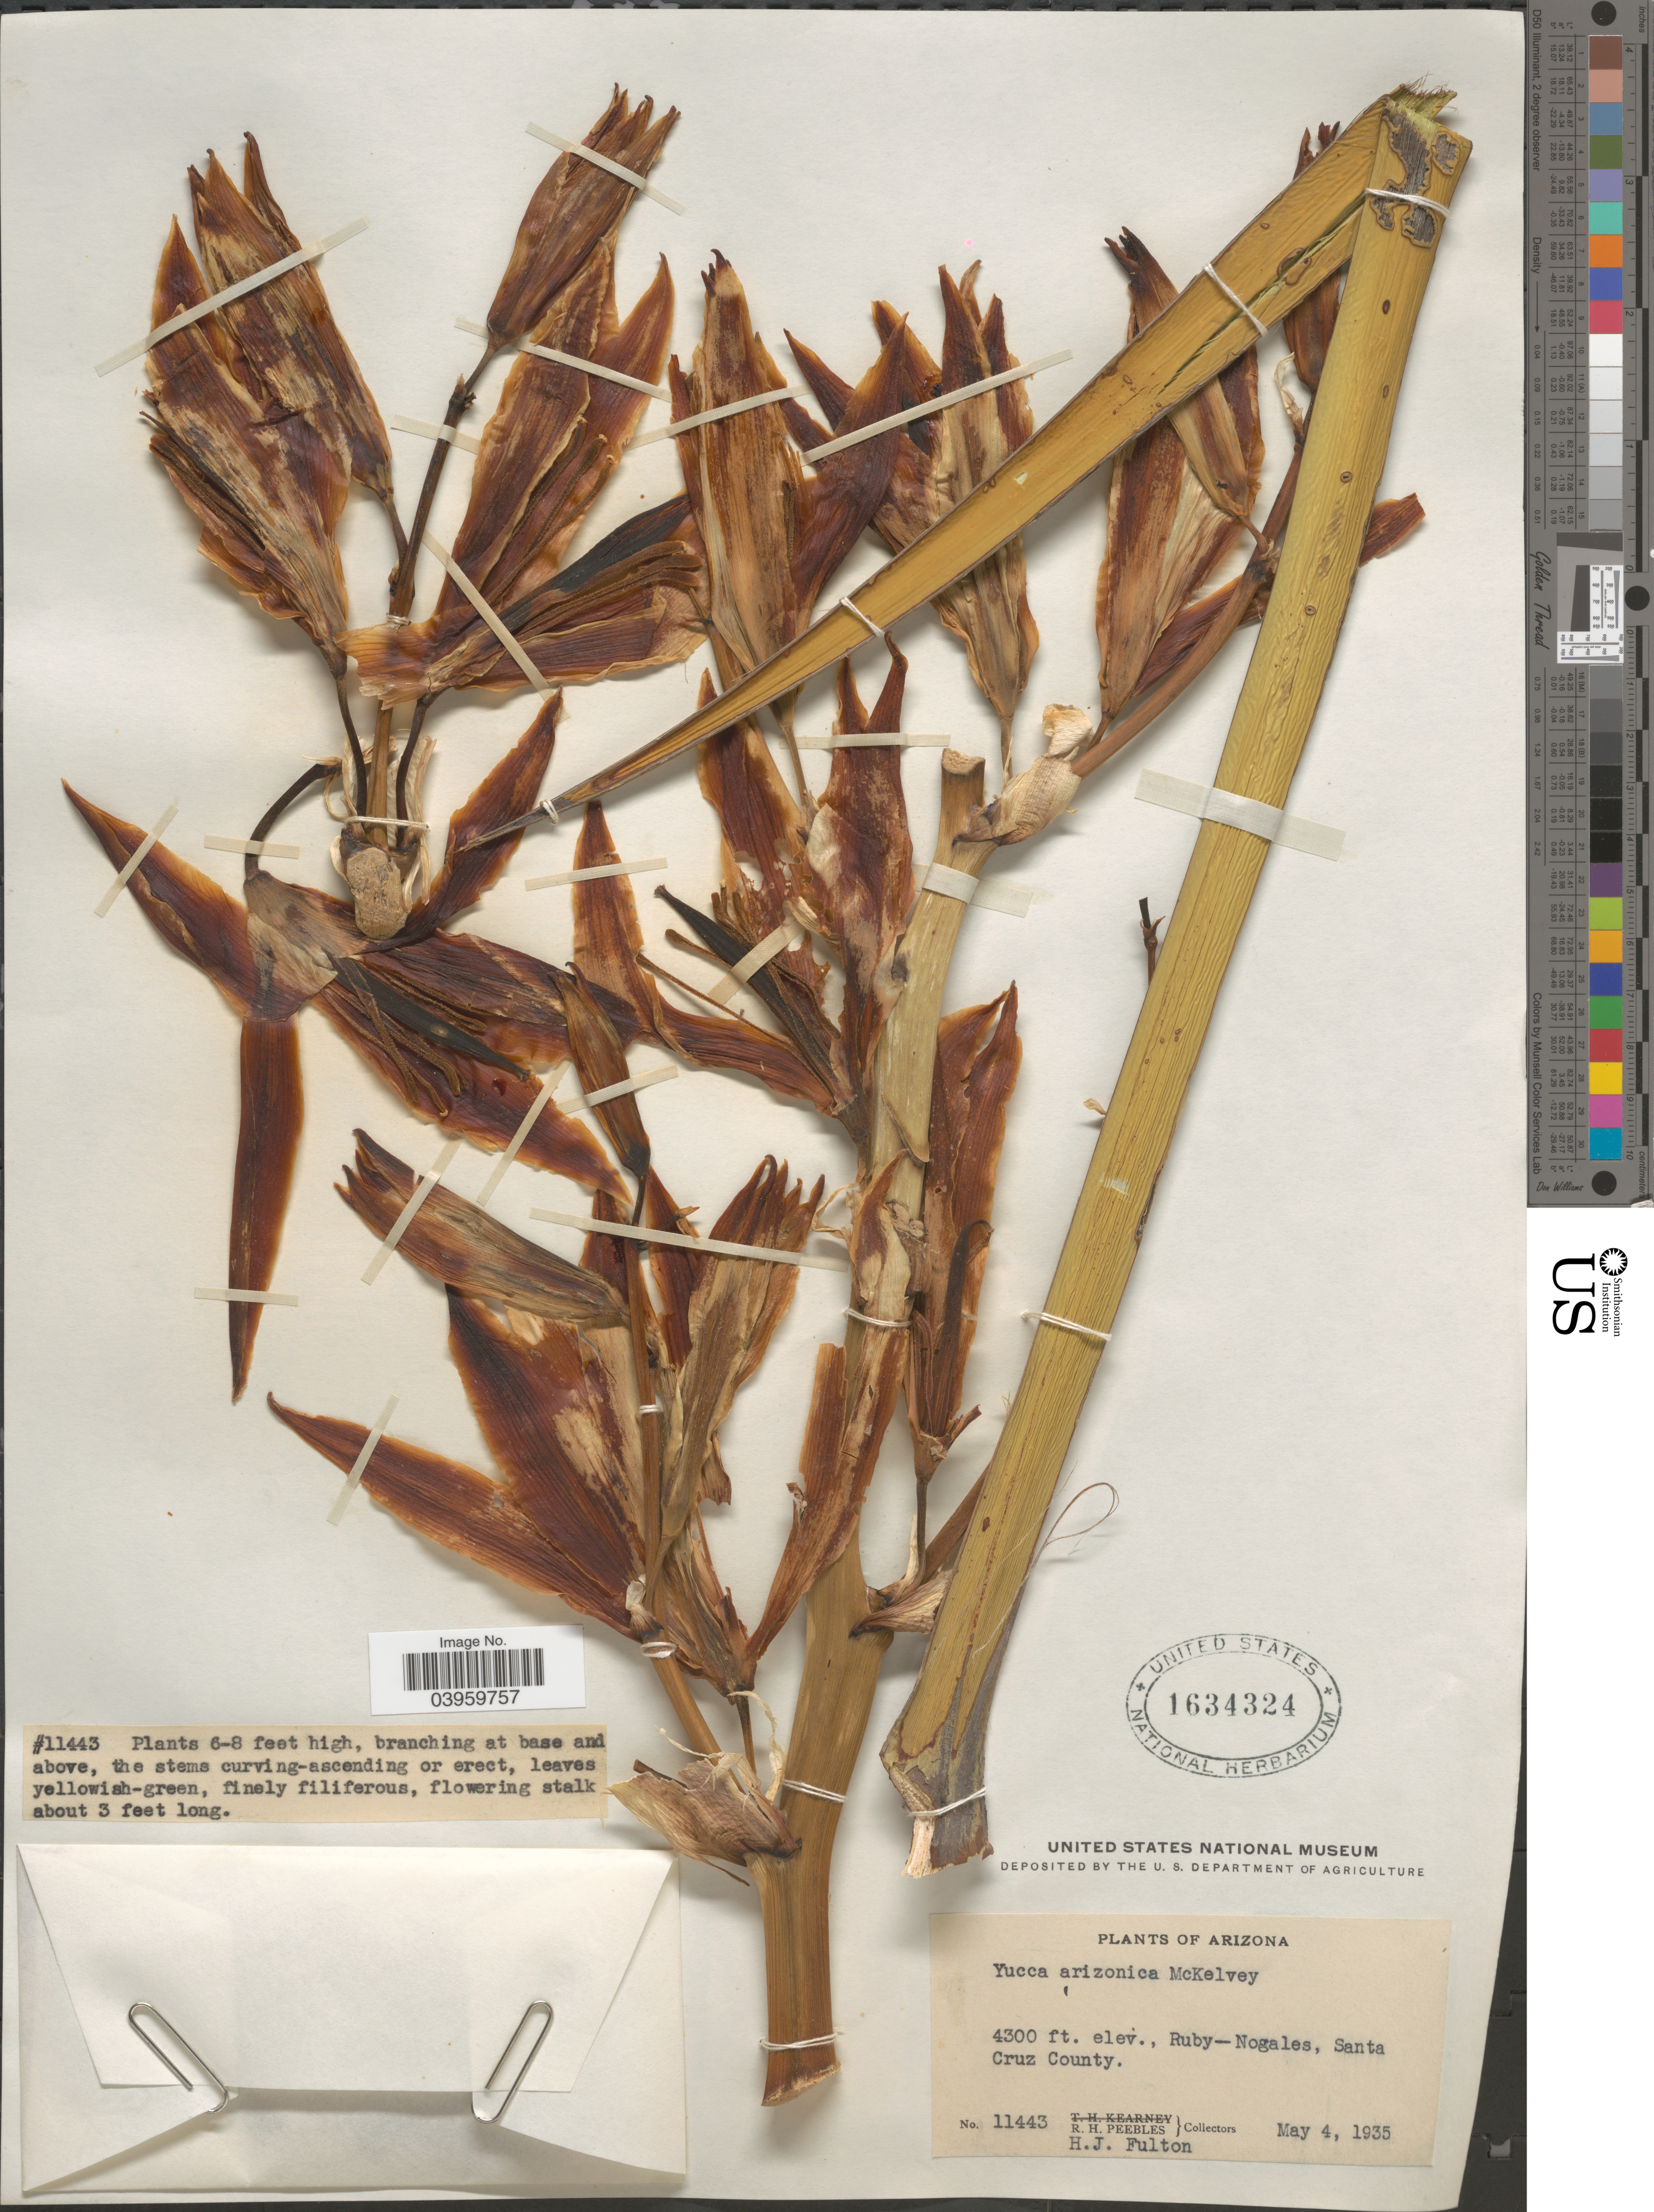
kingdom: Plantae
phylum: Tracheophyta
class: Liliopsida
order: Asparagales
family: Asparagaceae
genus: Yucca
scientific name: Yucca arizonica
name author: McKelvey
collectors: R. H. Peebles & H. Fulton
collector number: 11443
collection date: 1935-05-04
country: United States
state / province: Arizona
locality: Ruby-Nogales, Santa Cruz County.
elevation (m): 1311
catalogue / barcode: US 1634324